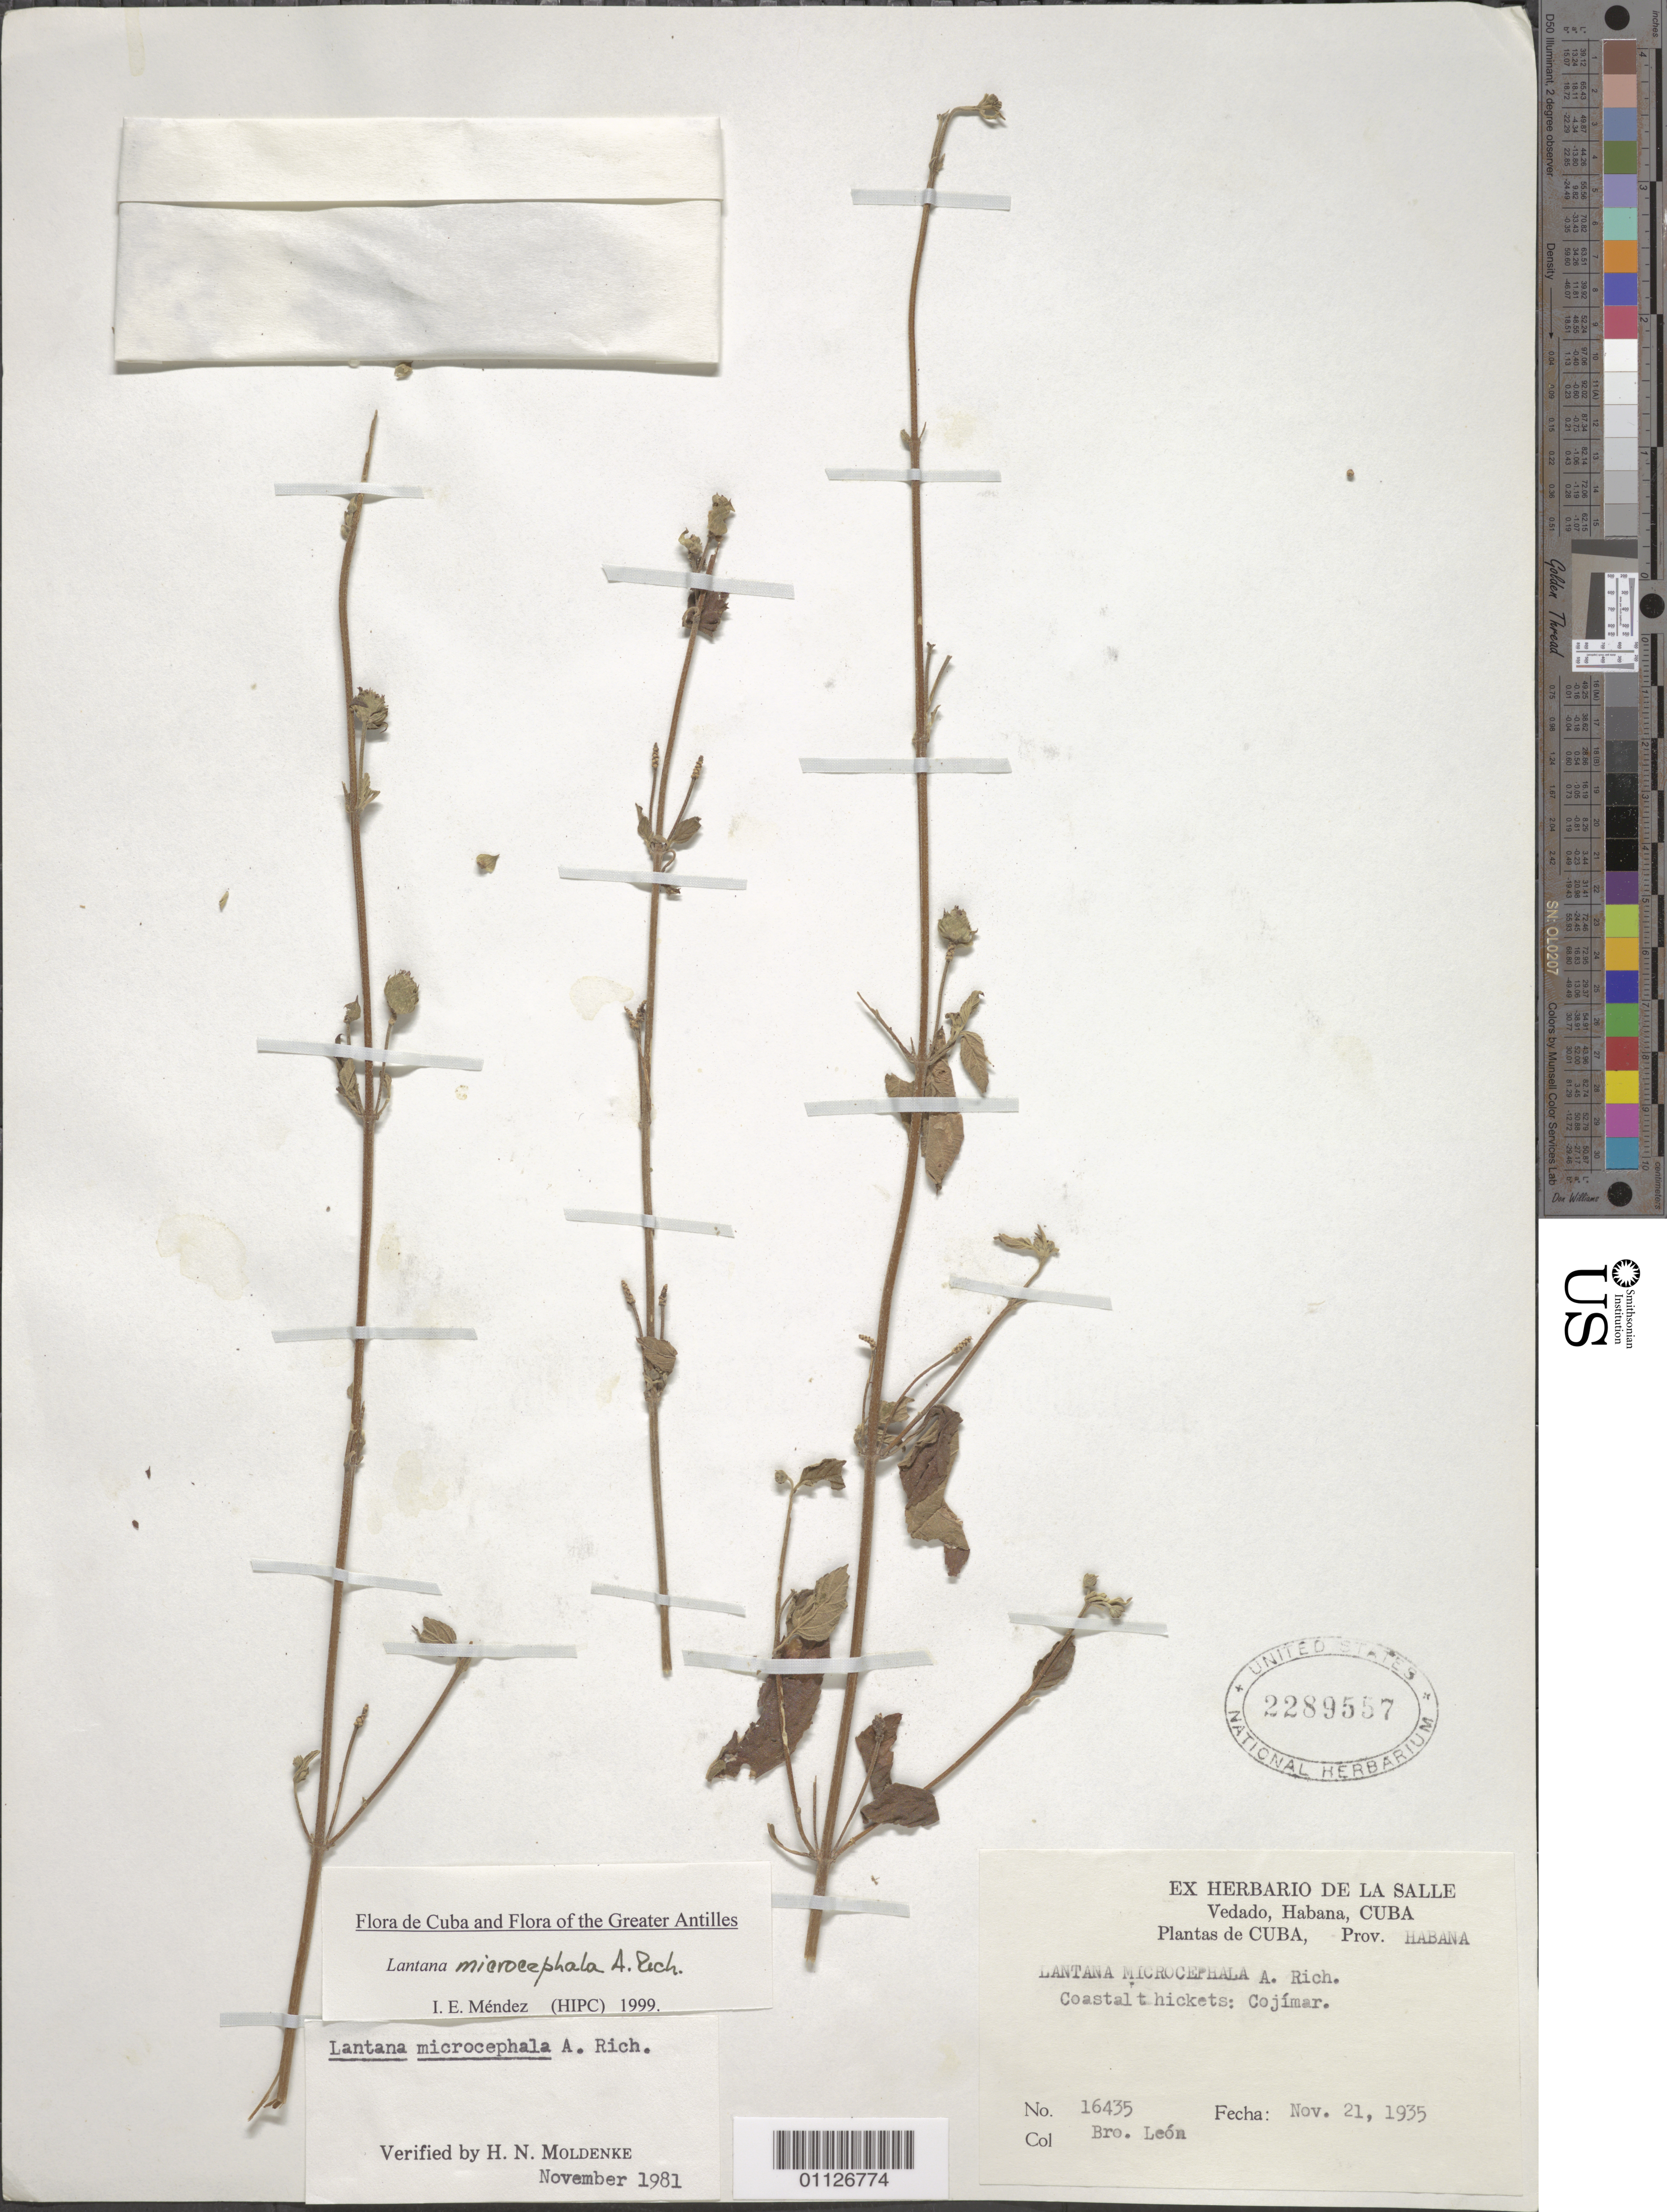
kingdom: Plantae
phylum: Tracheophyta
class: Magnoliopsida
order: Lamiales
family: Verbenaceae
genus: Lantana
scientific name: Lantana microcephala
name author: A. Rich.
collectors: Bro. León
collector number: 16435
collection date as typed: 21 Nov 1935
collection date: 1935-11-21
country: Cuba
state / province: La Habana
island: Cuba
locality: Coastal thickets: Cojímar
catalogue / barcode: US 2289557